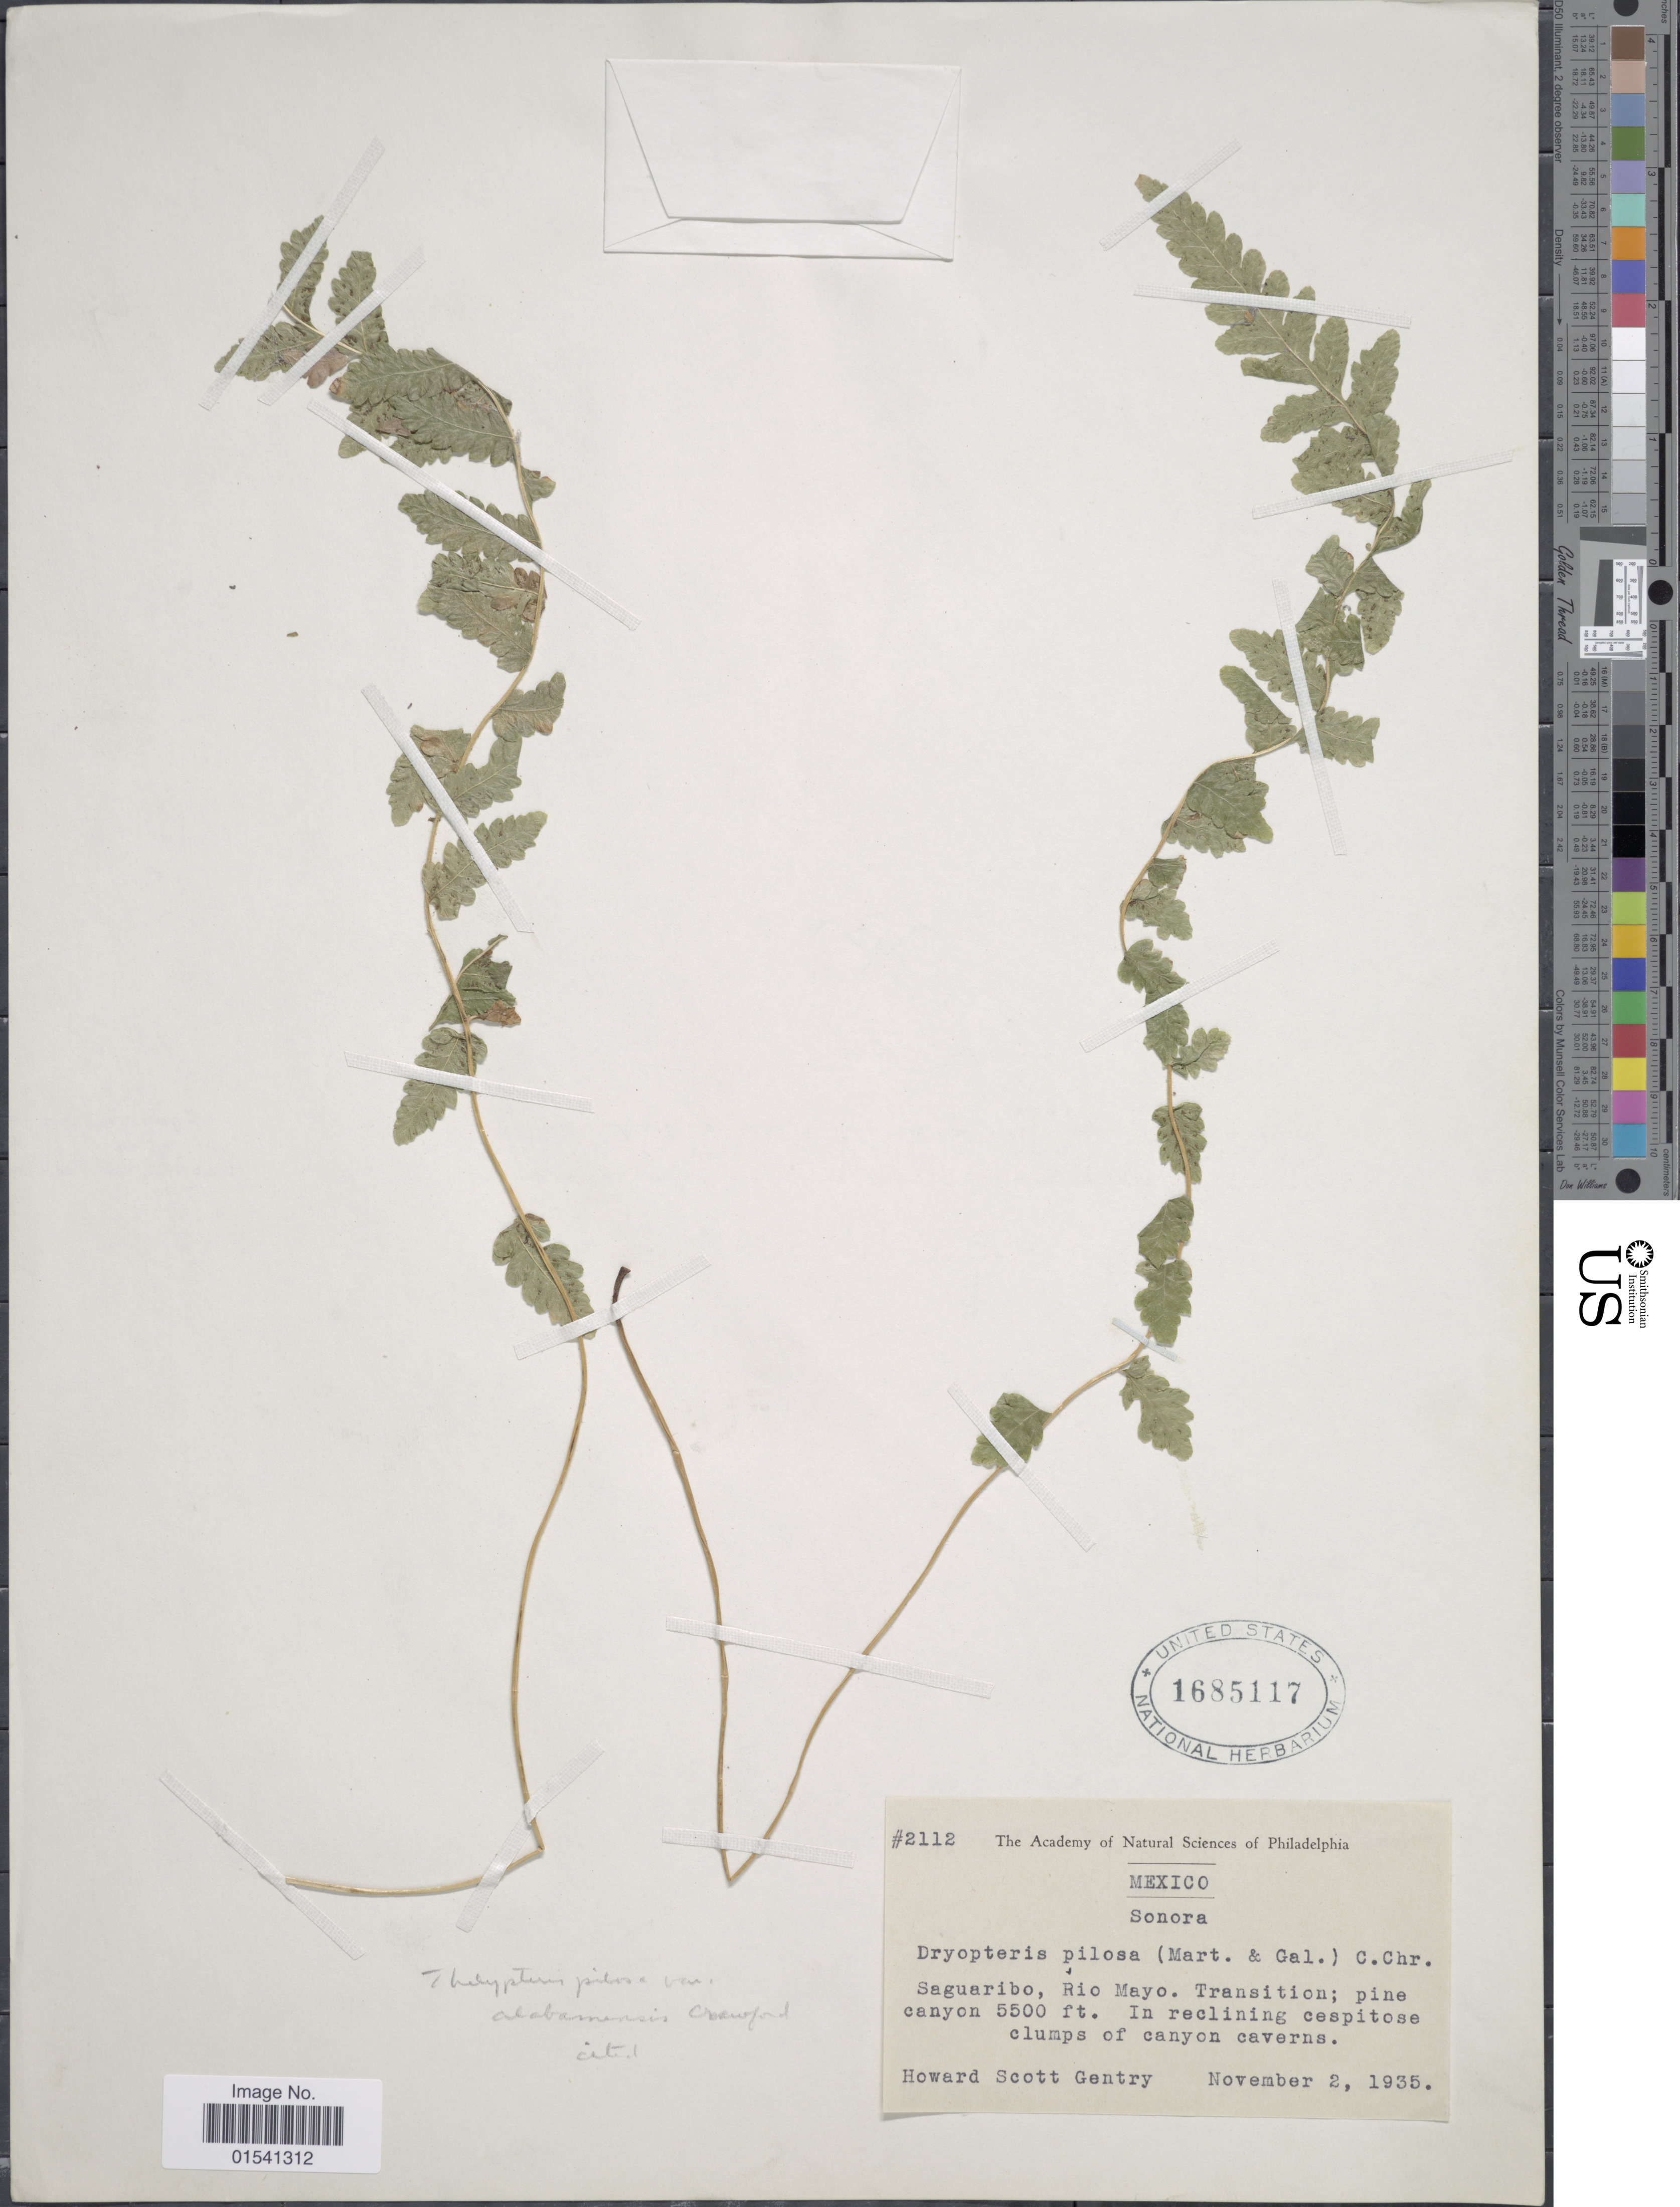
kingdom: Plantae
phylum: Tracheophyta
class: Polypodiopsida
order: Polypodiales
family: Thelypteridaceae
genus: Stegnogramma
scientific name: Stegnogramma pilosa var. villosa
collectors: H. S. Gentry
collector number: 2112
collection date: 1935-11-02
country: Mexico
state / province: Sonora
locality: Seguaribo, Rio Mayo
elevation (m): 1676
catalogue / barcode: US 1685117